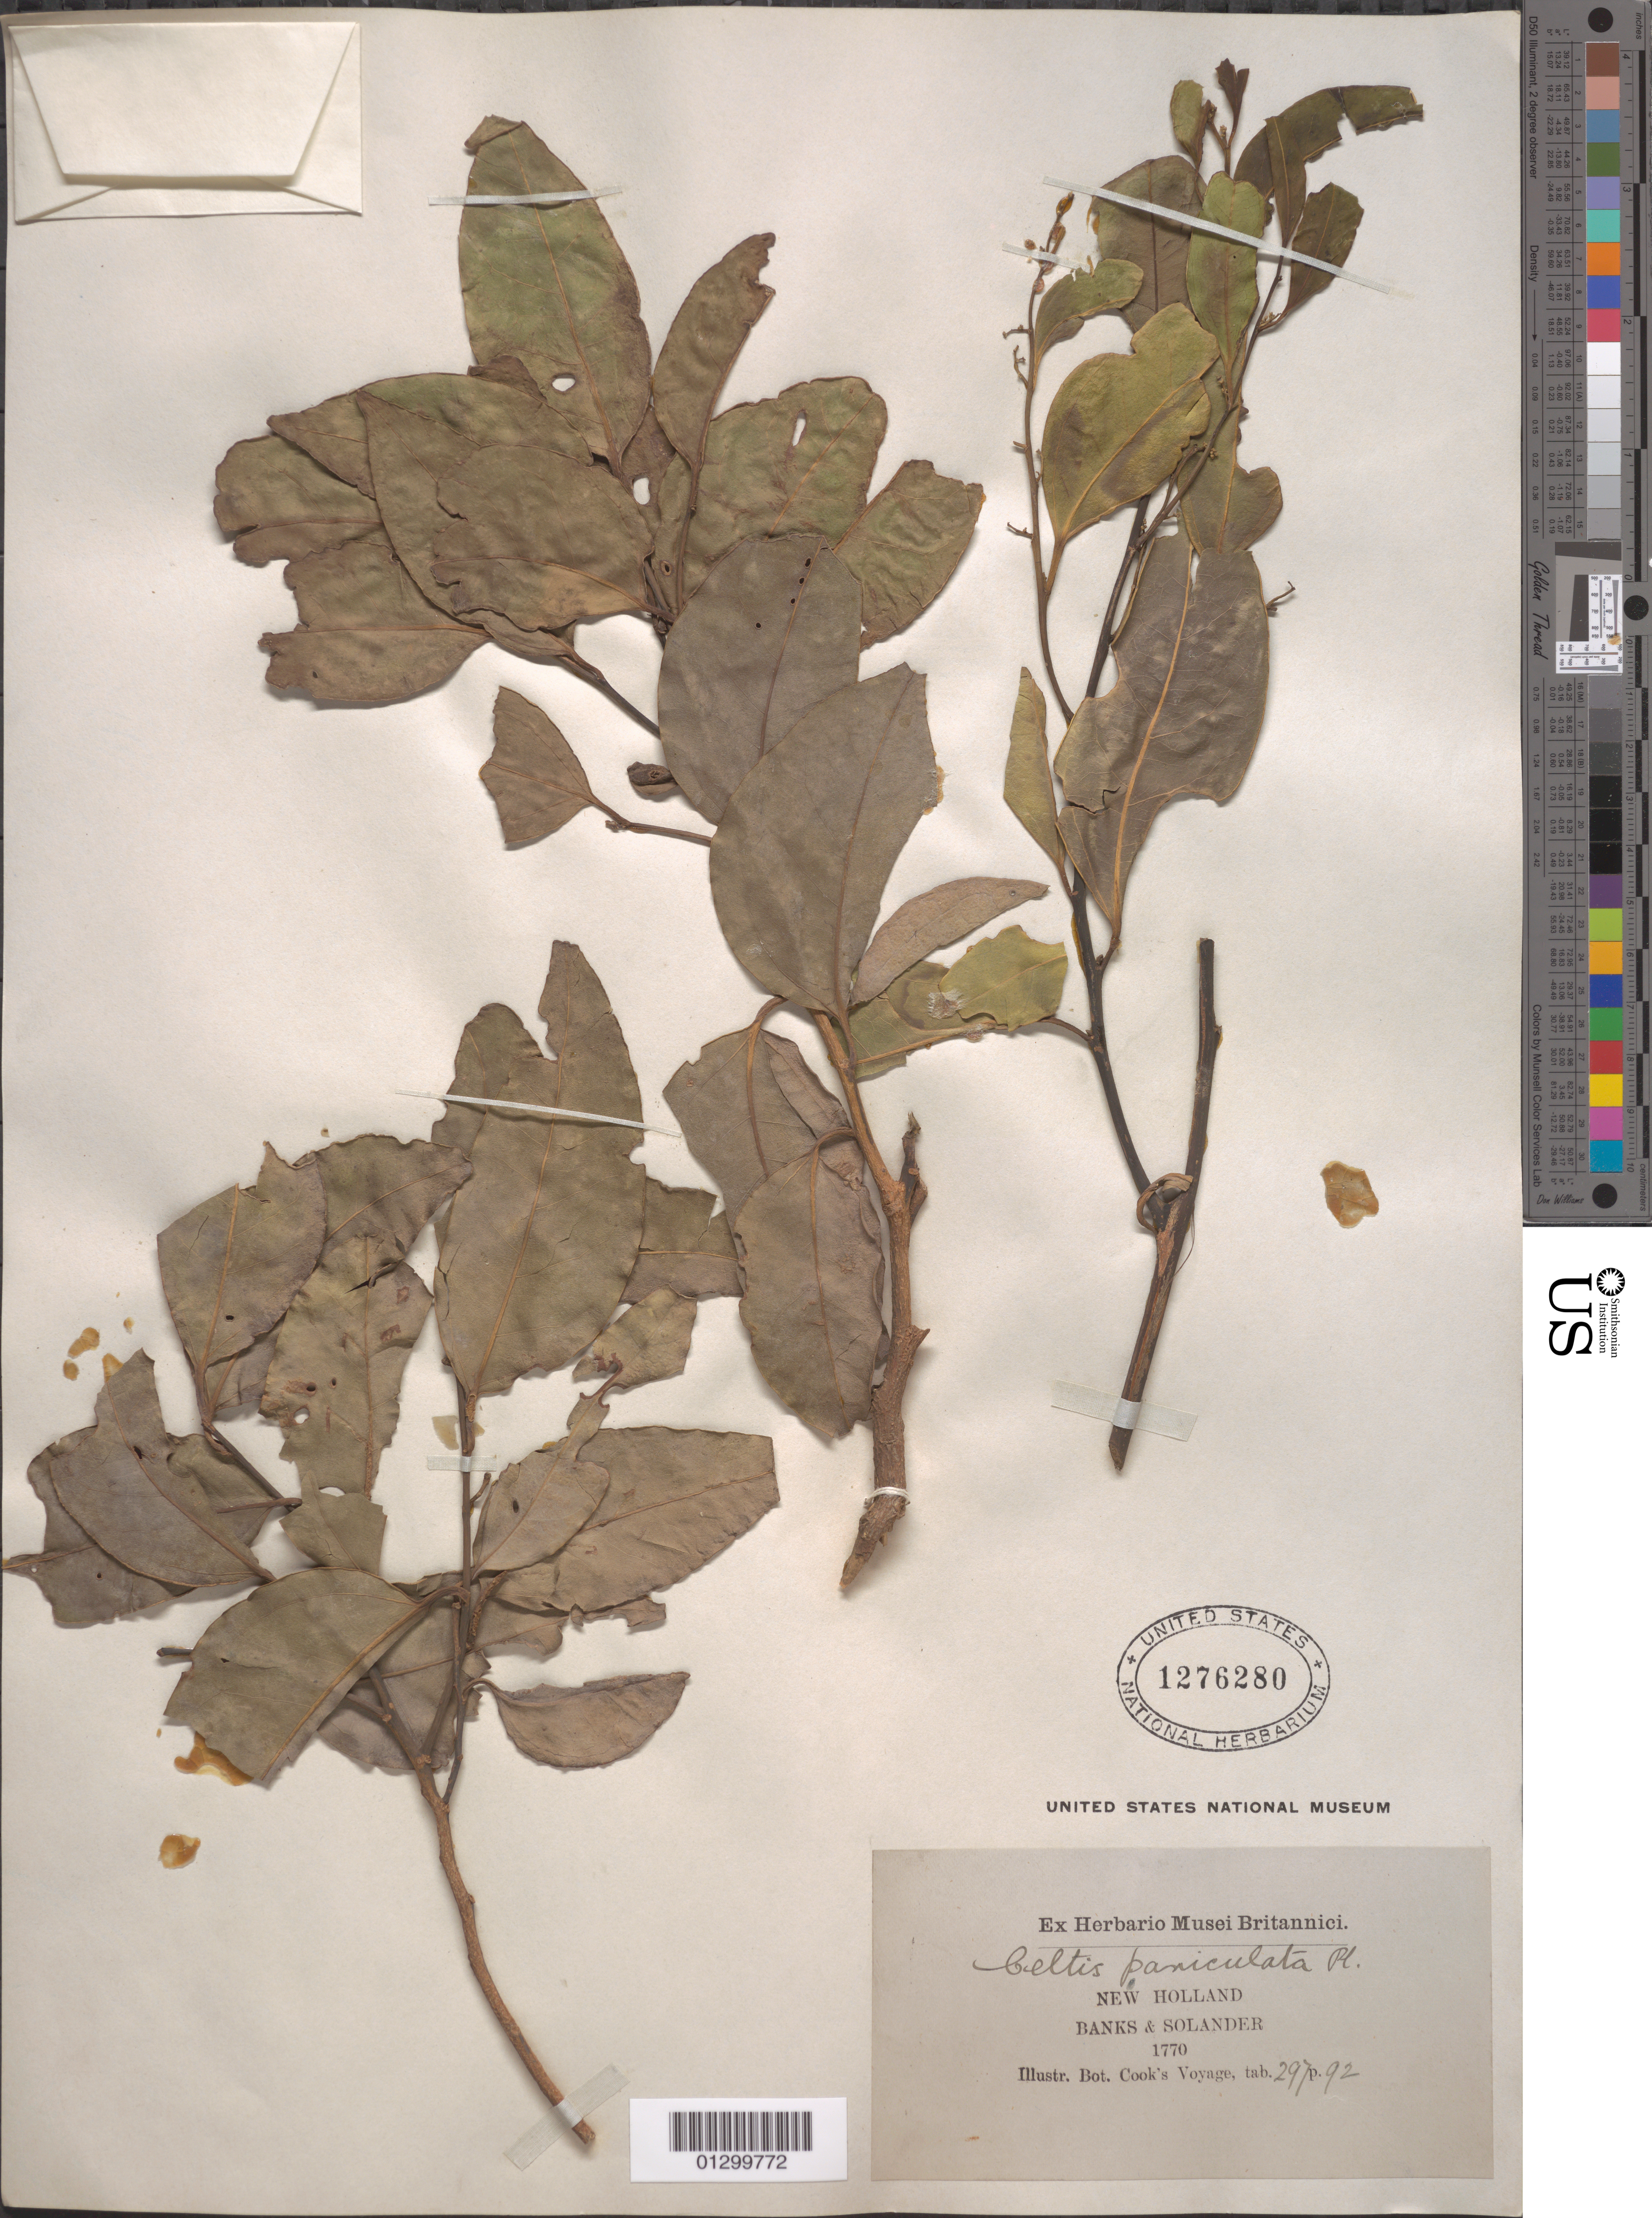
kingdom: Plantae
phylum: Tracheophyta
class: Magnoliopsida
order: Rosales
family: Cannabaceae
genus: Celtis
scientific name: Celtis paniculata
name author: (Endl.) Planch.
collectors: J. Banks & D. C. Solander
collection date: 1768/1771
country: Australia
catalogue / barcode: US 1276280